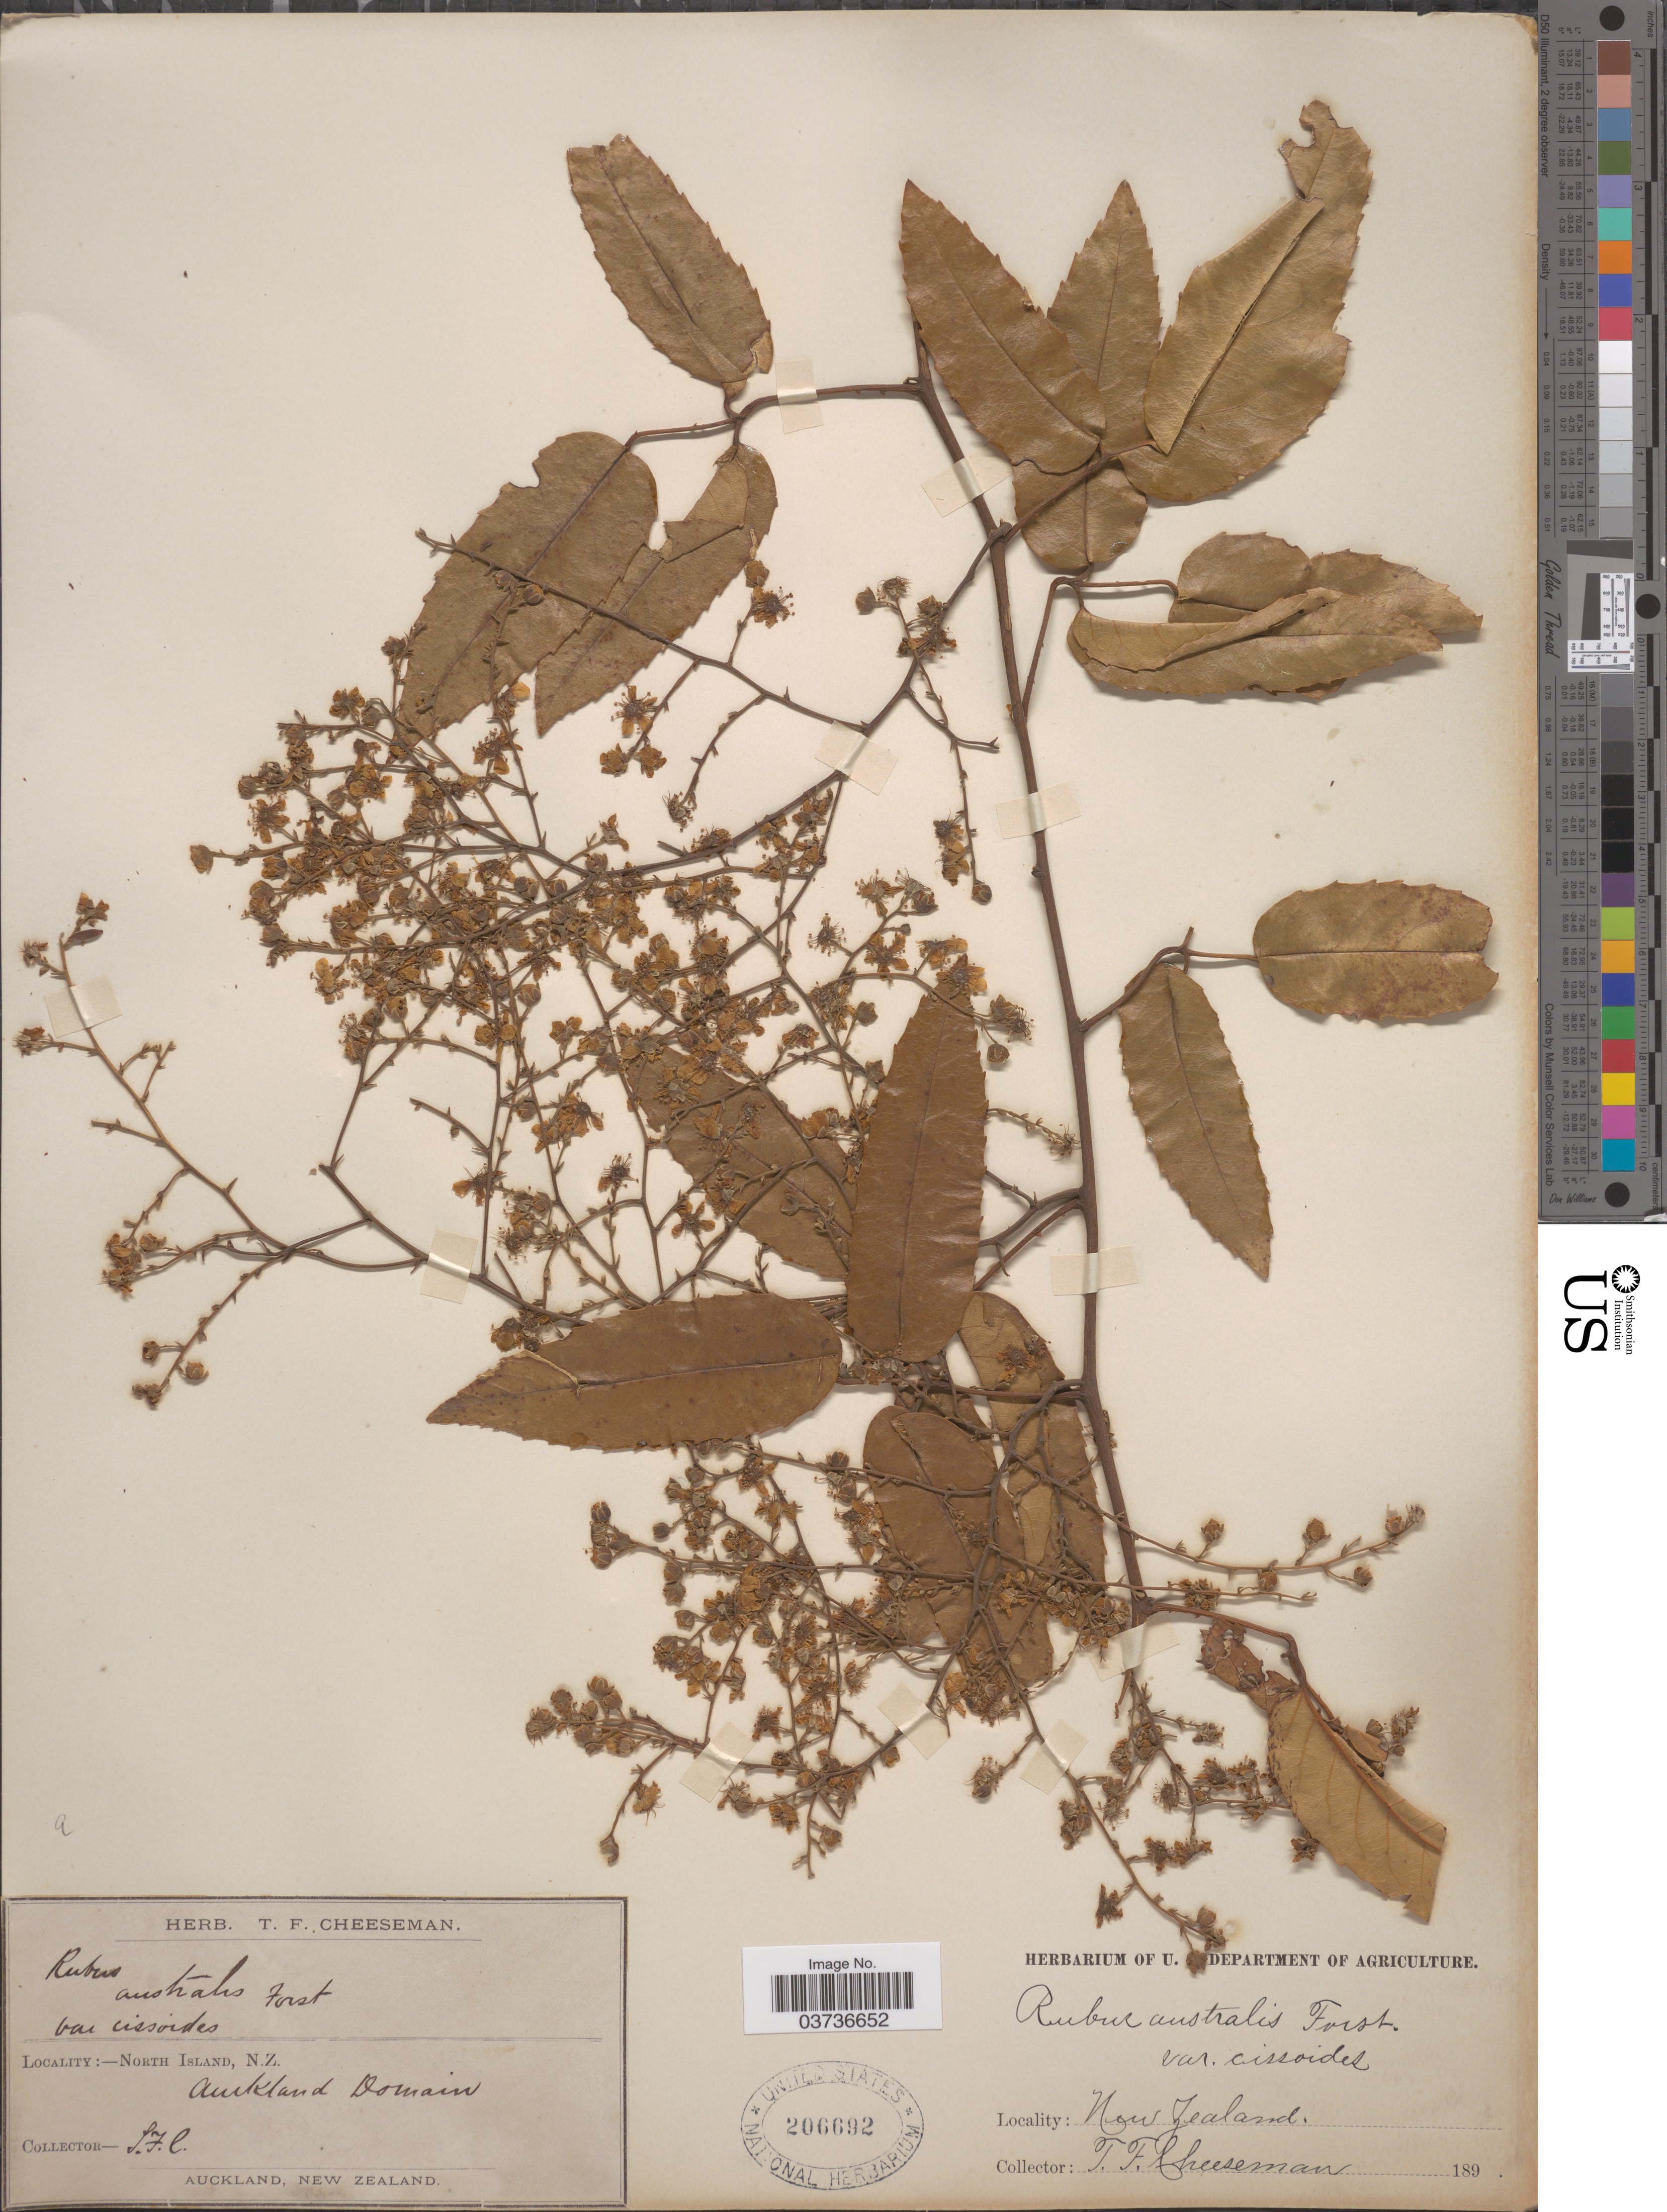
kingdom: Plantae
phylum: Tracheophyta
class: Magnoliopsida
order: Rosales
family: Rosaceae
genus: Rubus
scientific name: Rubus cissoides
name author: A. Cunn.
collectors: T. F. Cheeseman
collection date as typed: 189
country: New Zealand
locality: North Island. Auckland Domain.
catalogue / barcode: US 206692